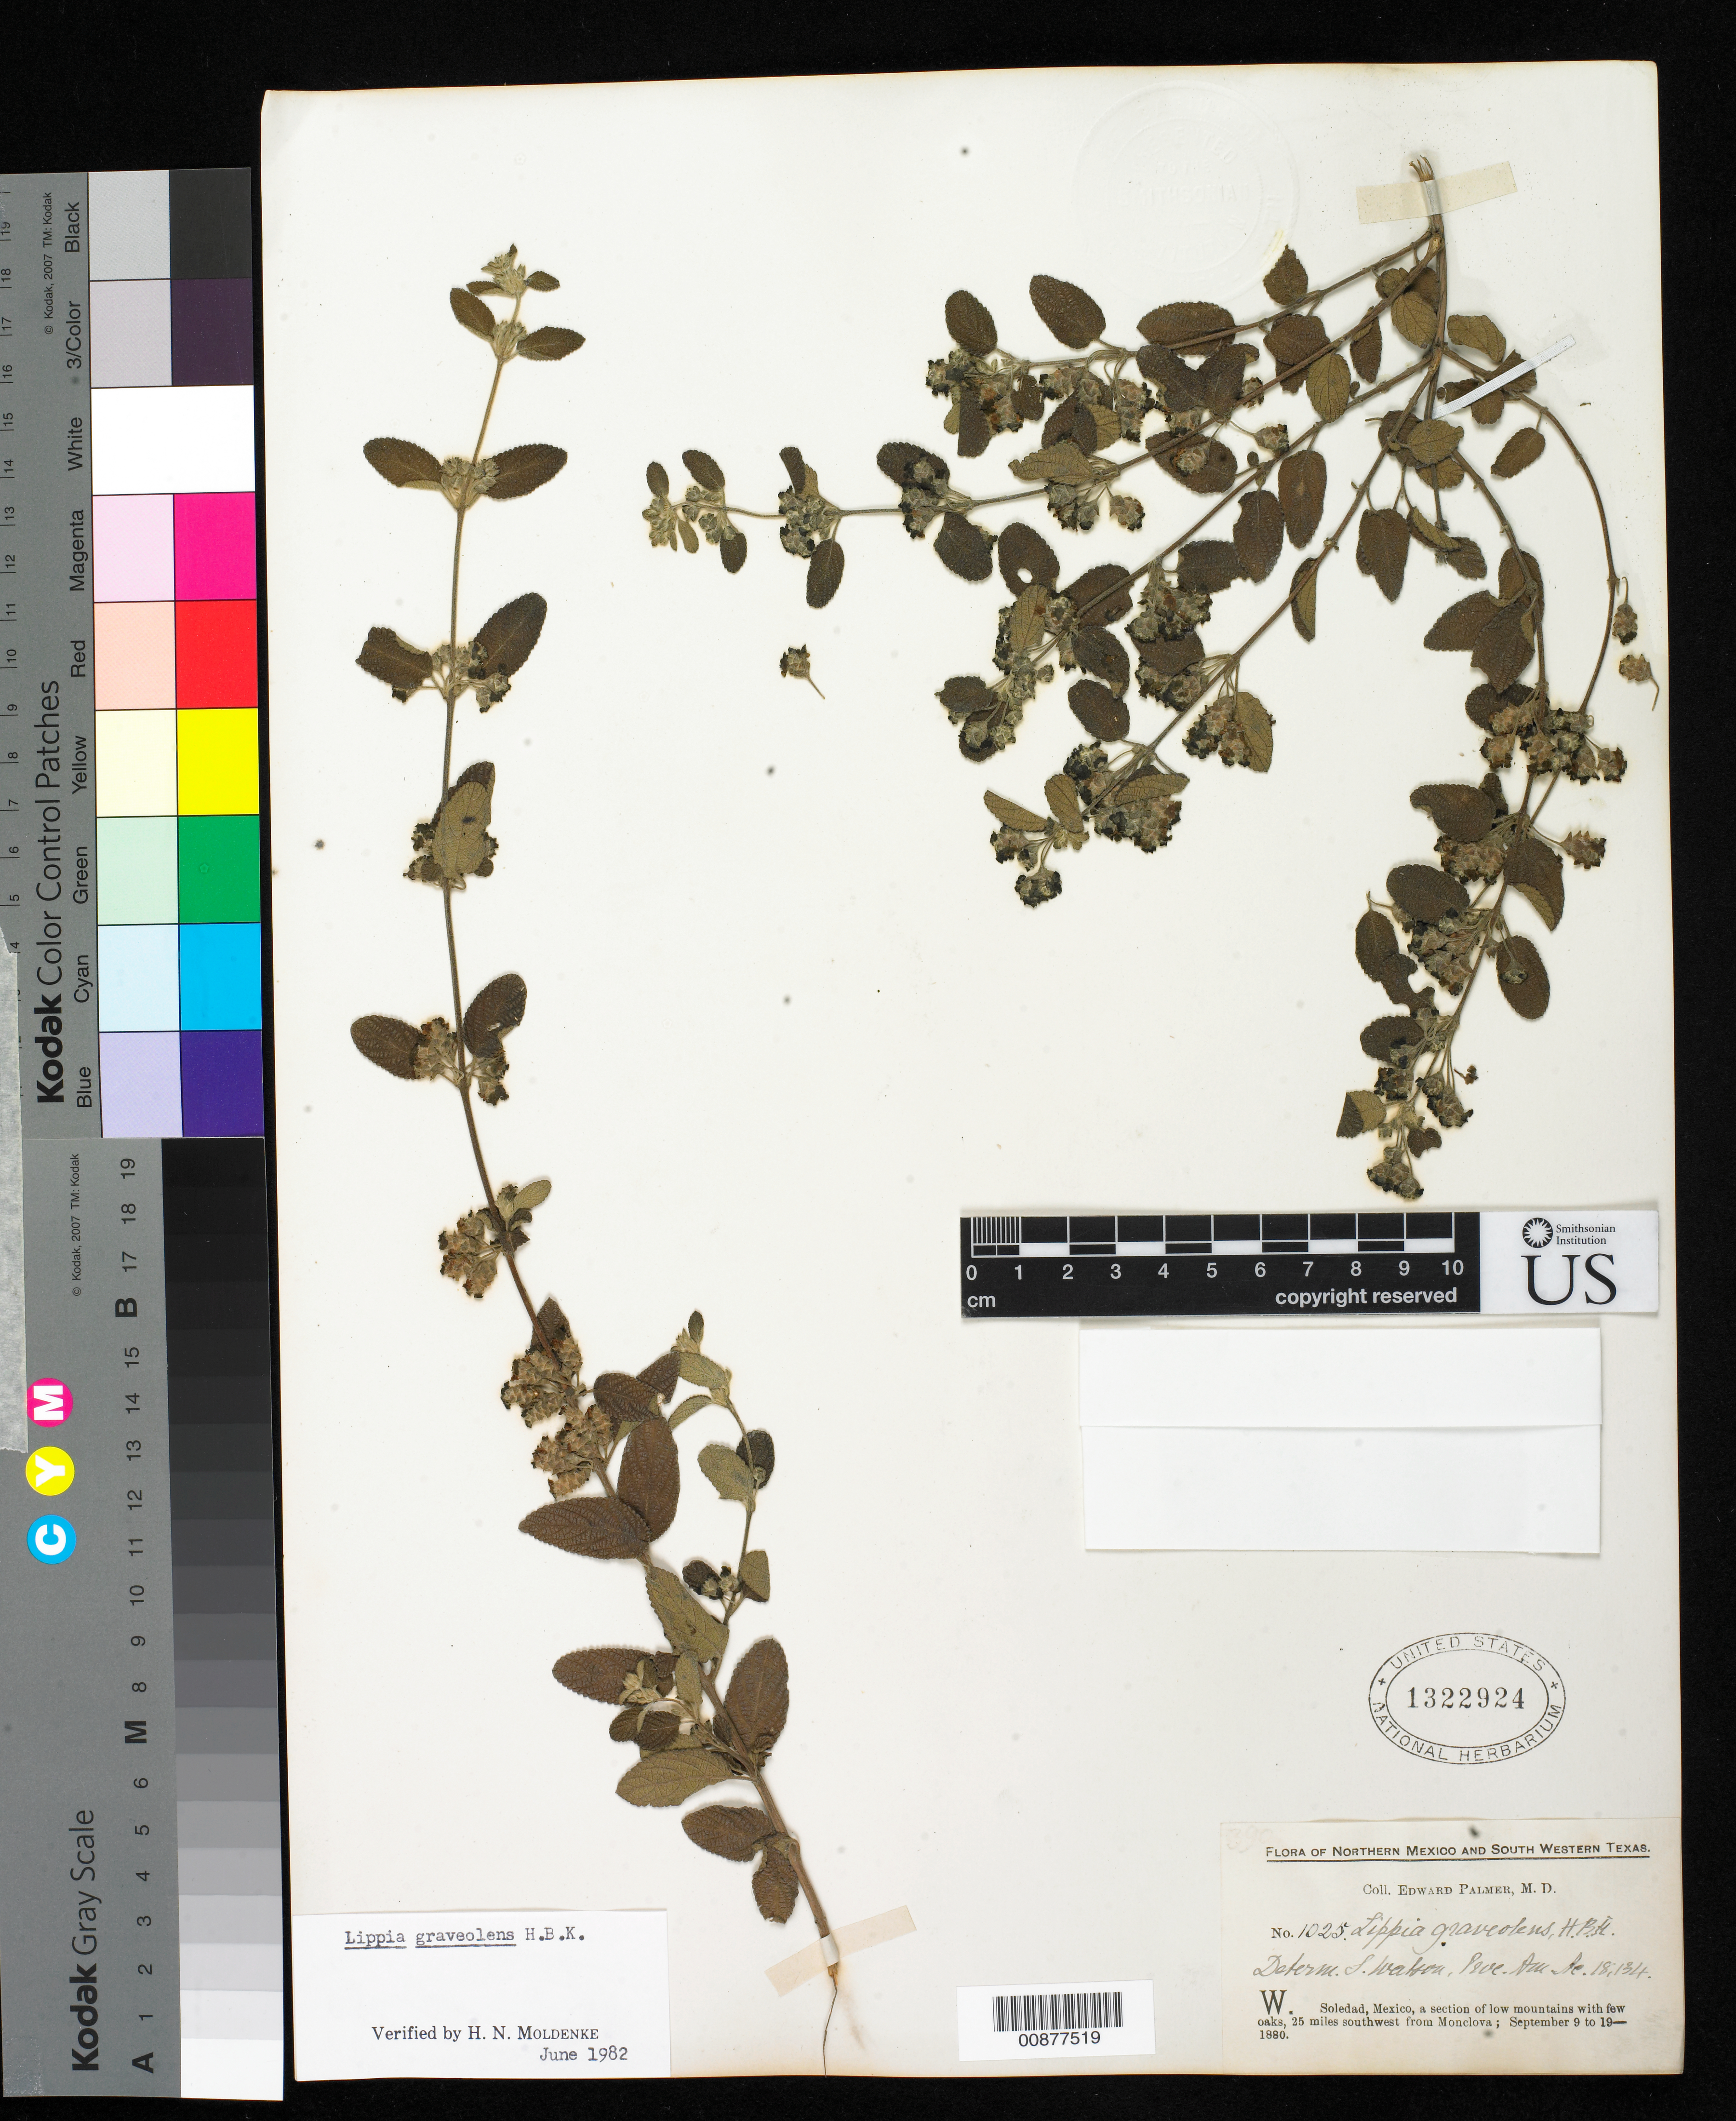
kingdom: Plantae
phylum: Tracheophyta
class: Magnoliopsida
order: Lamiales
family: Verbenaceae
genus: Lippia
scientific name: Lippia graveolens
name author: Kunth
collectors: E. Palmer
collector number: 1025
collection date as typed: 09 Sep 1880 to 19 Sep 1880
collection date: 1880-09-09/1880-09-19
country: Mexico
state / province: Coahuila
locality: W. Soledad, 25 miles southwest from Monclova, Coahuila.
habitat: A section of low mountains with few oaks.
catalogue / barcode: US 1322924